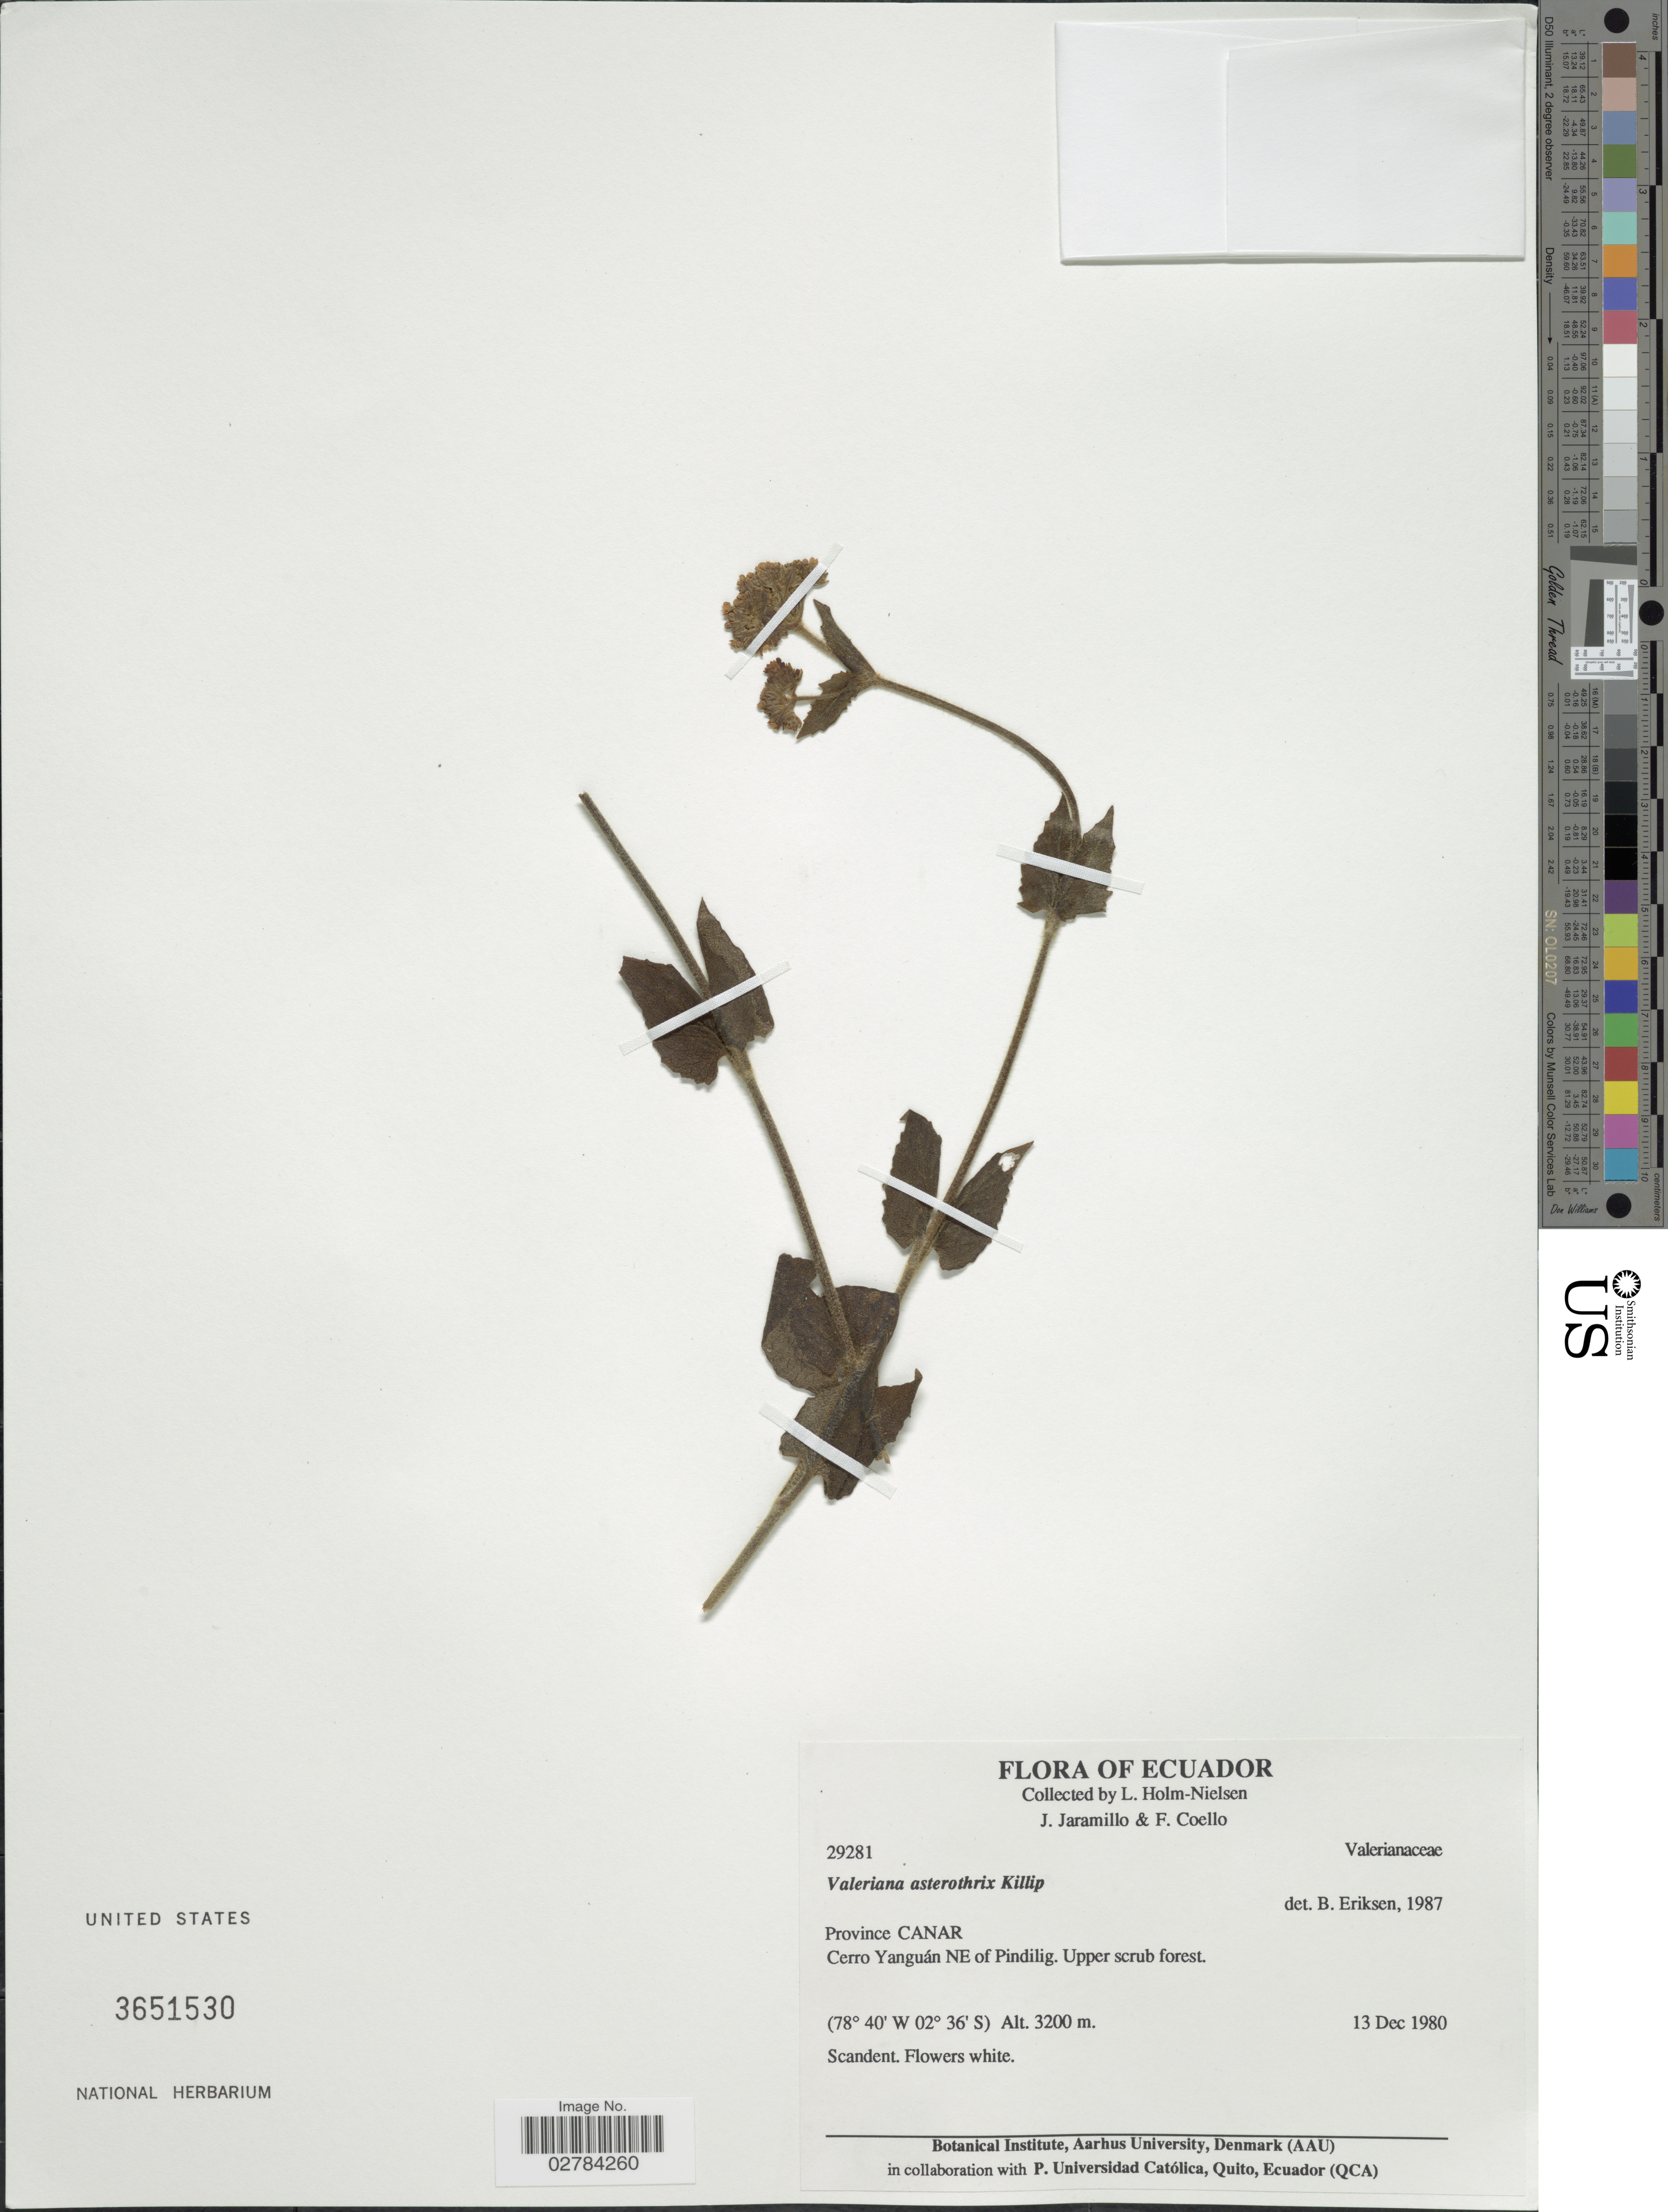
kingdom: Plantae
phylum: Tracheophyta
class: Magnoliopsida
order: Dipsacales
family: Caprifoliaceae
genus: Valeriana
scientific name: Valeriana asterothrix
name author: Killip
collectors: L. Holm-Nielsen, J. Jaramillo & F. Coello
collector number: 29281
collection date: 1980-12-13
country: Ecuador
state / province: Cañar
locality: Province Canar. Cerro Yanguán NE of Pindilig.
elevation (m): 3200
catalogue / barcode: US 3651530